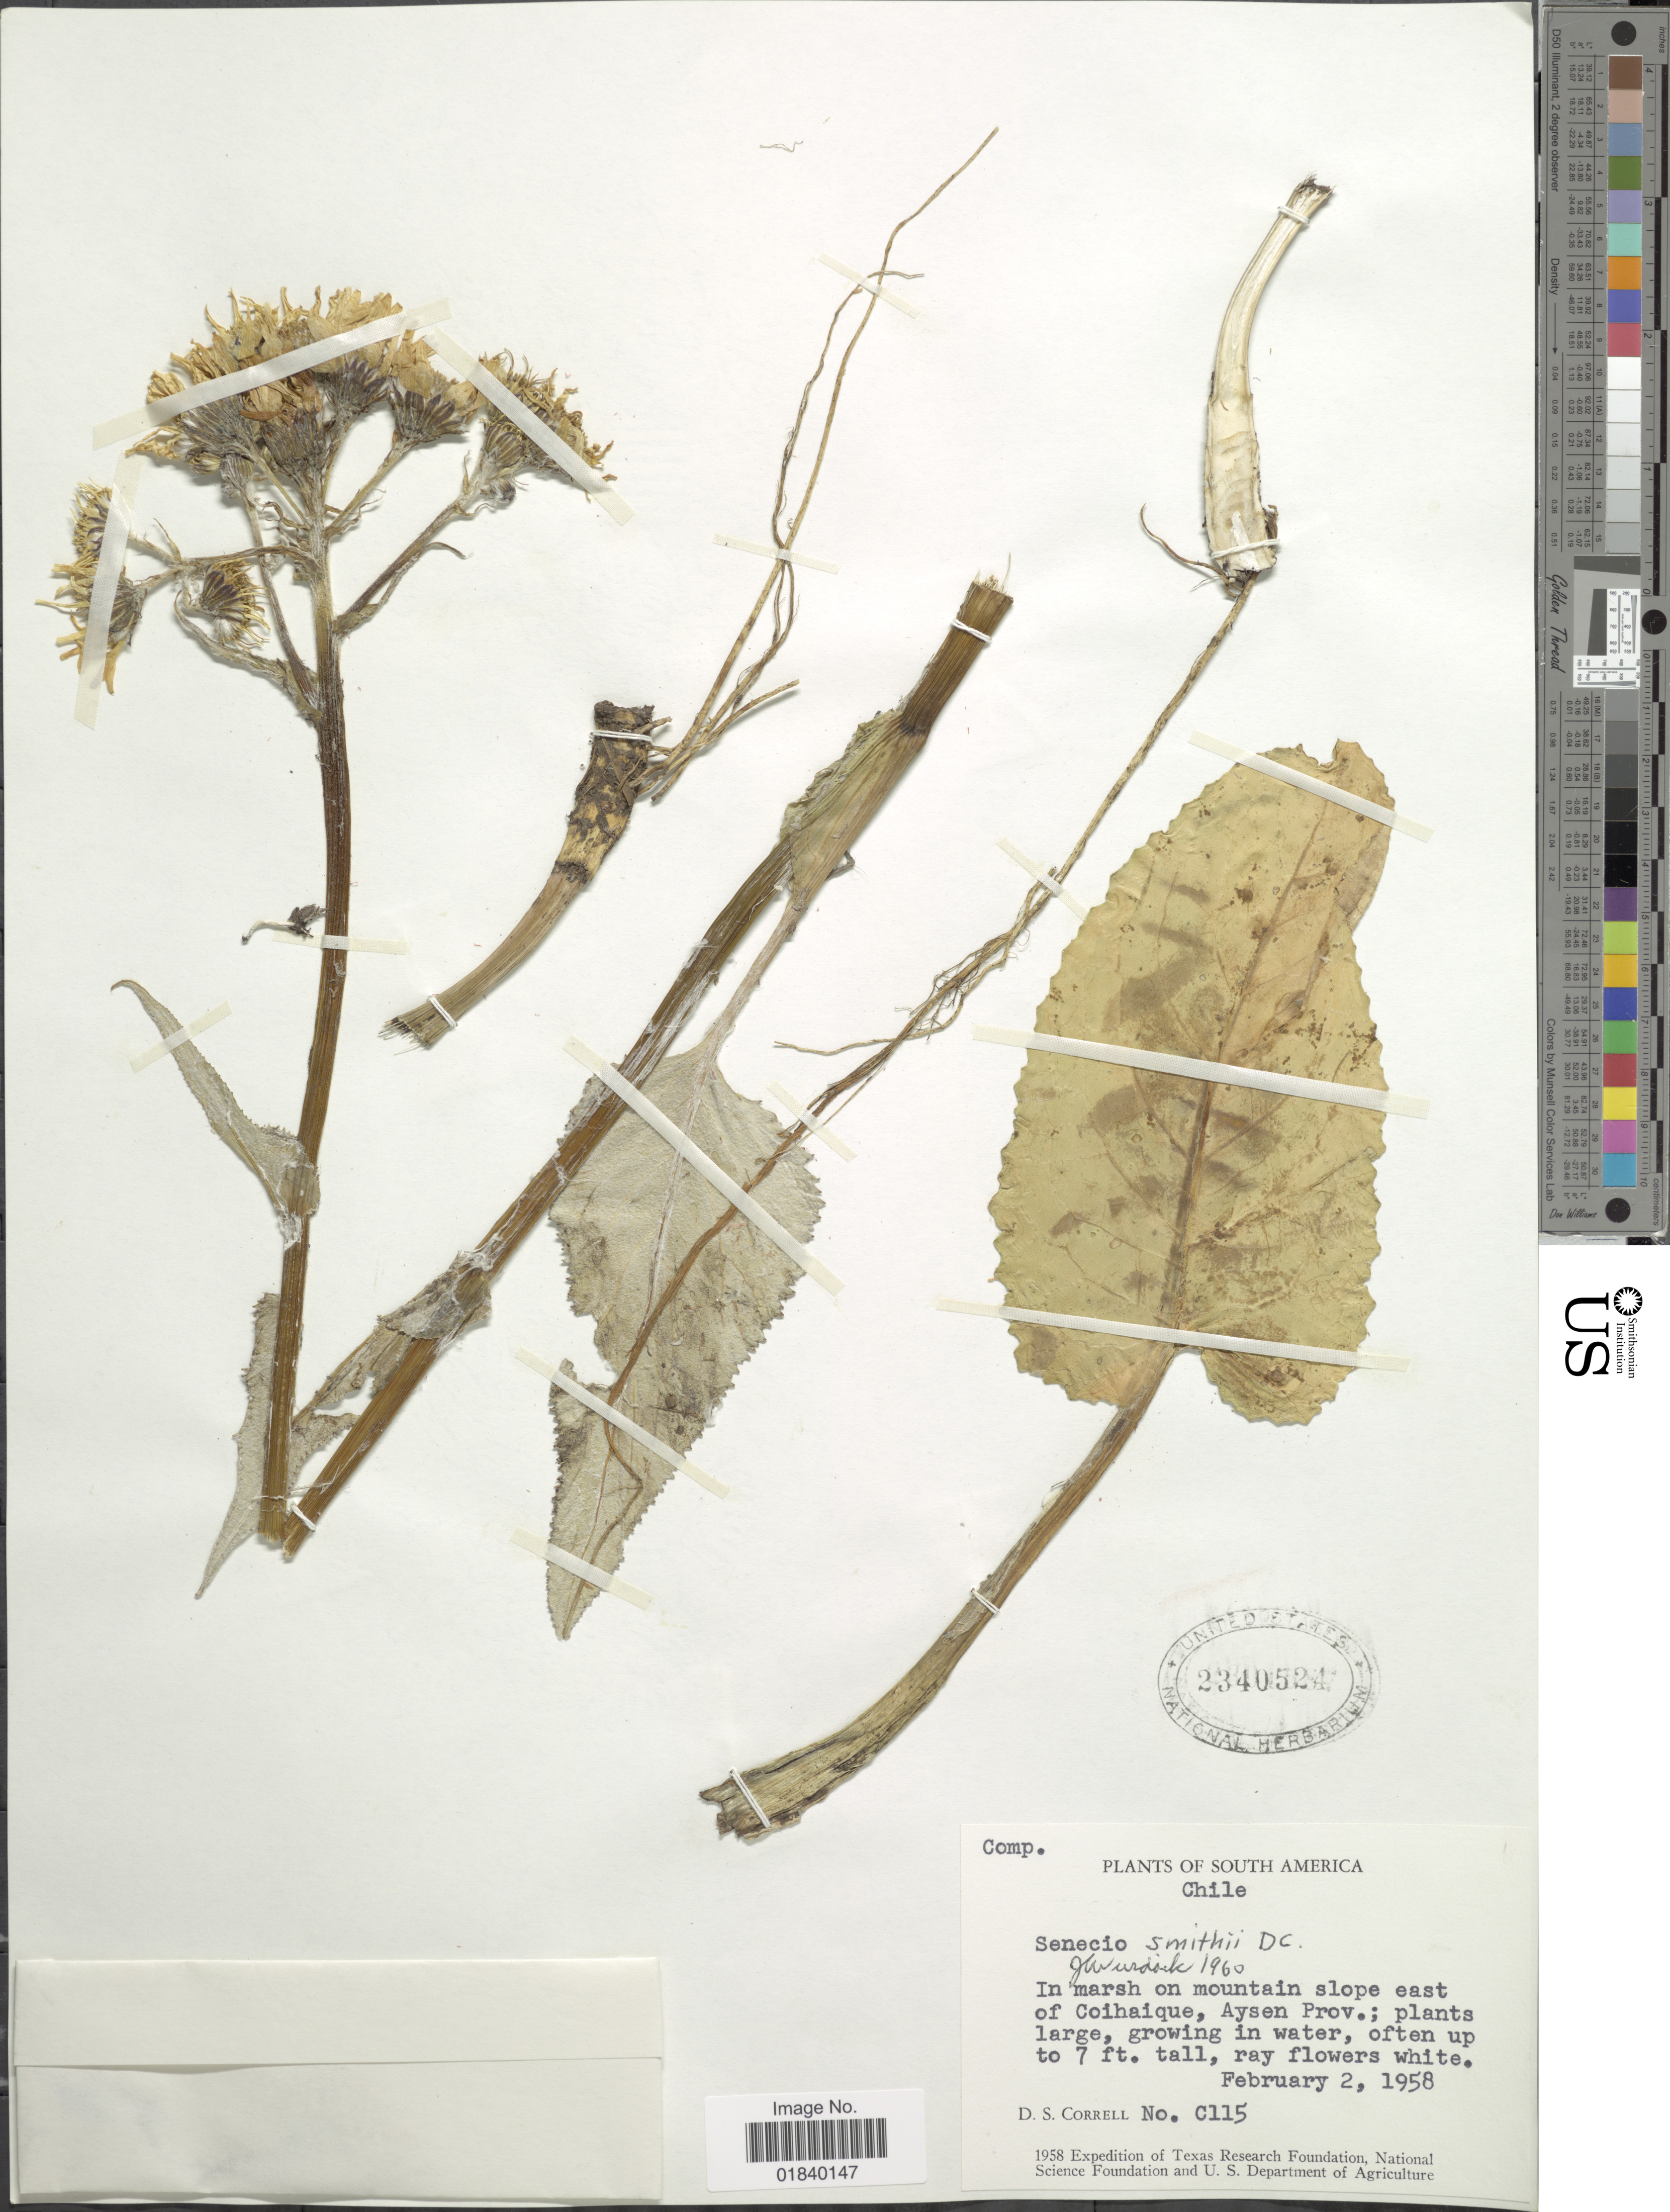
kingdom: Plantae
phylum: Tracheophyta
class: Magnoliopsida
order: Asterales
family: Asteraceae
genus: Senecio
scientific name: Senecio smithii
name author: DC.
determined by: Salomon, Luciana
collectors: D. S. Correll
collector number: C115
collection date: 1958-02-02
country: Chile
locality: South America. In marsh on mountain slope east of Coihaique, Aysen Prov.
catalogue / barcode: US 2340524